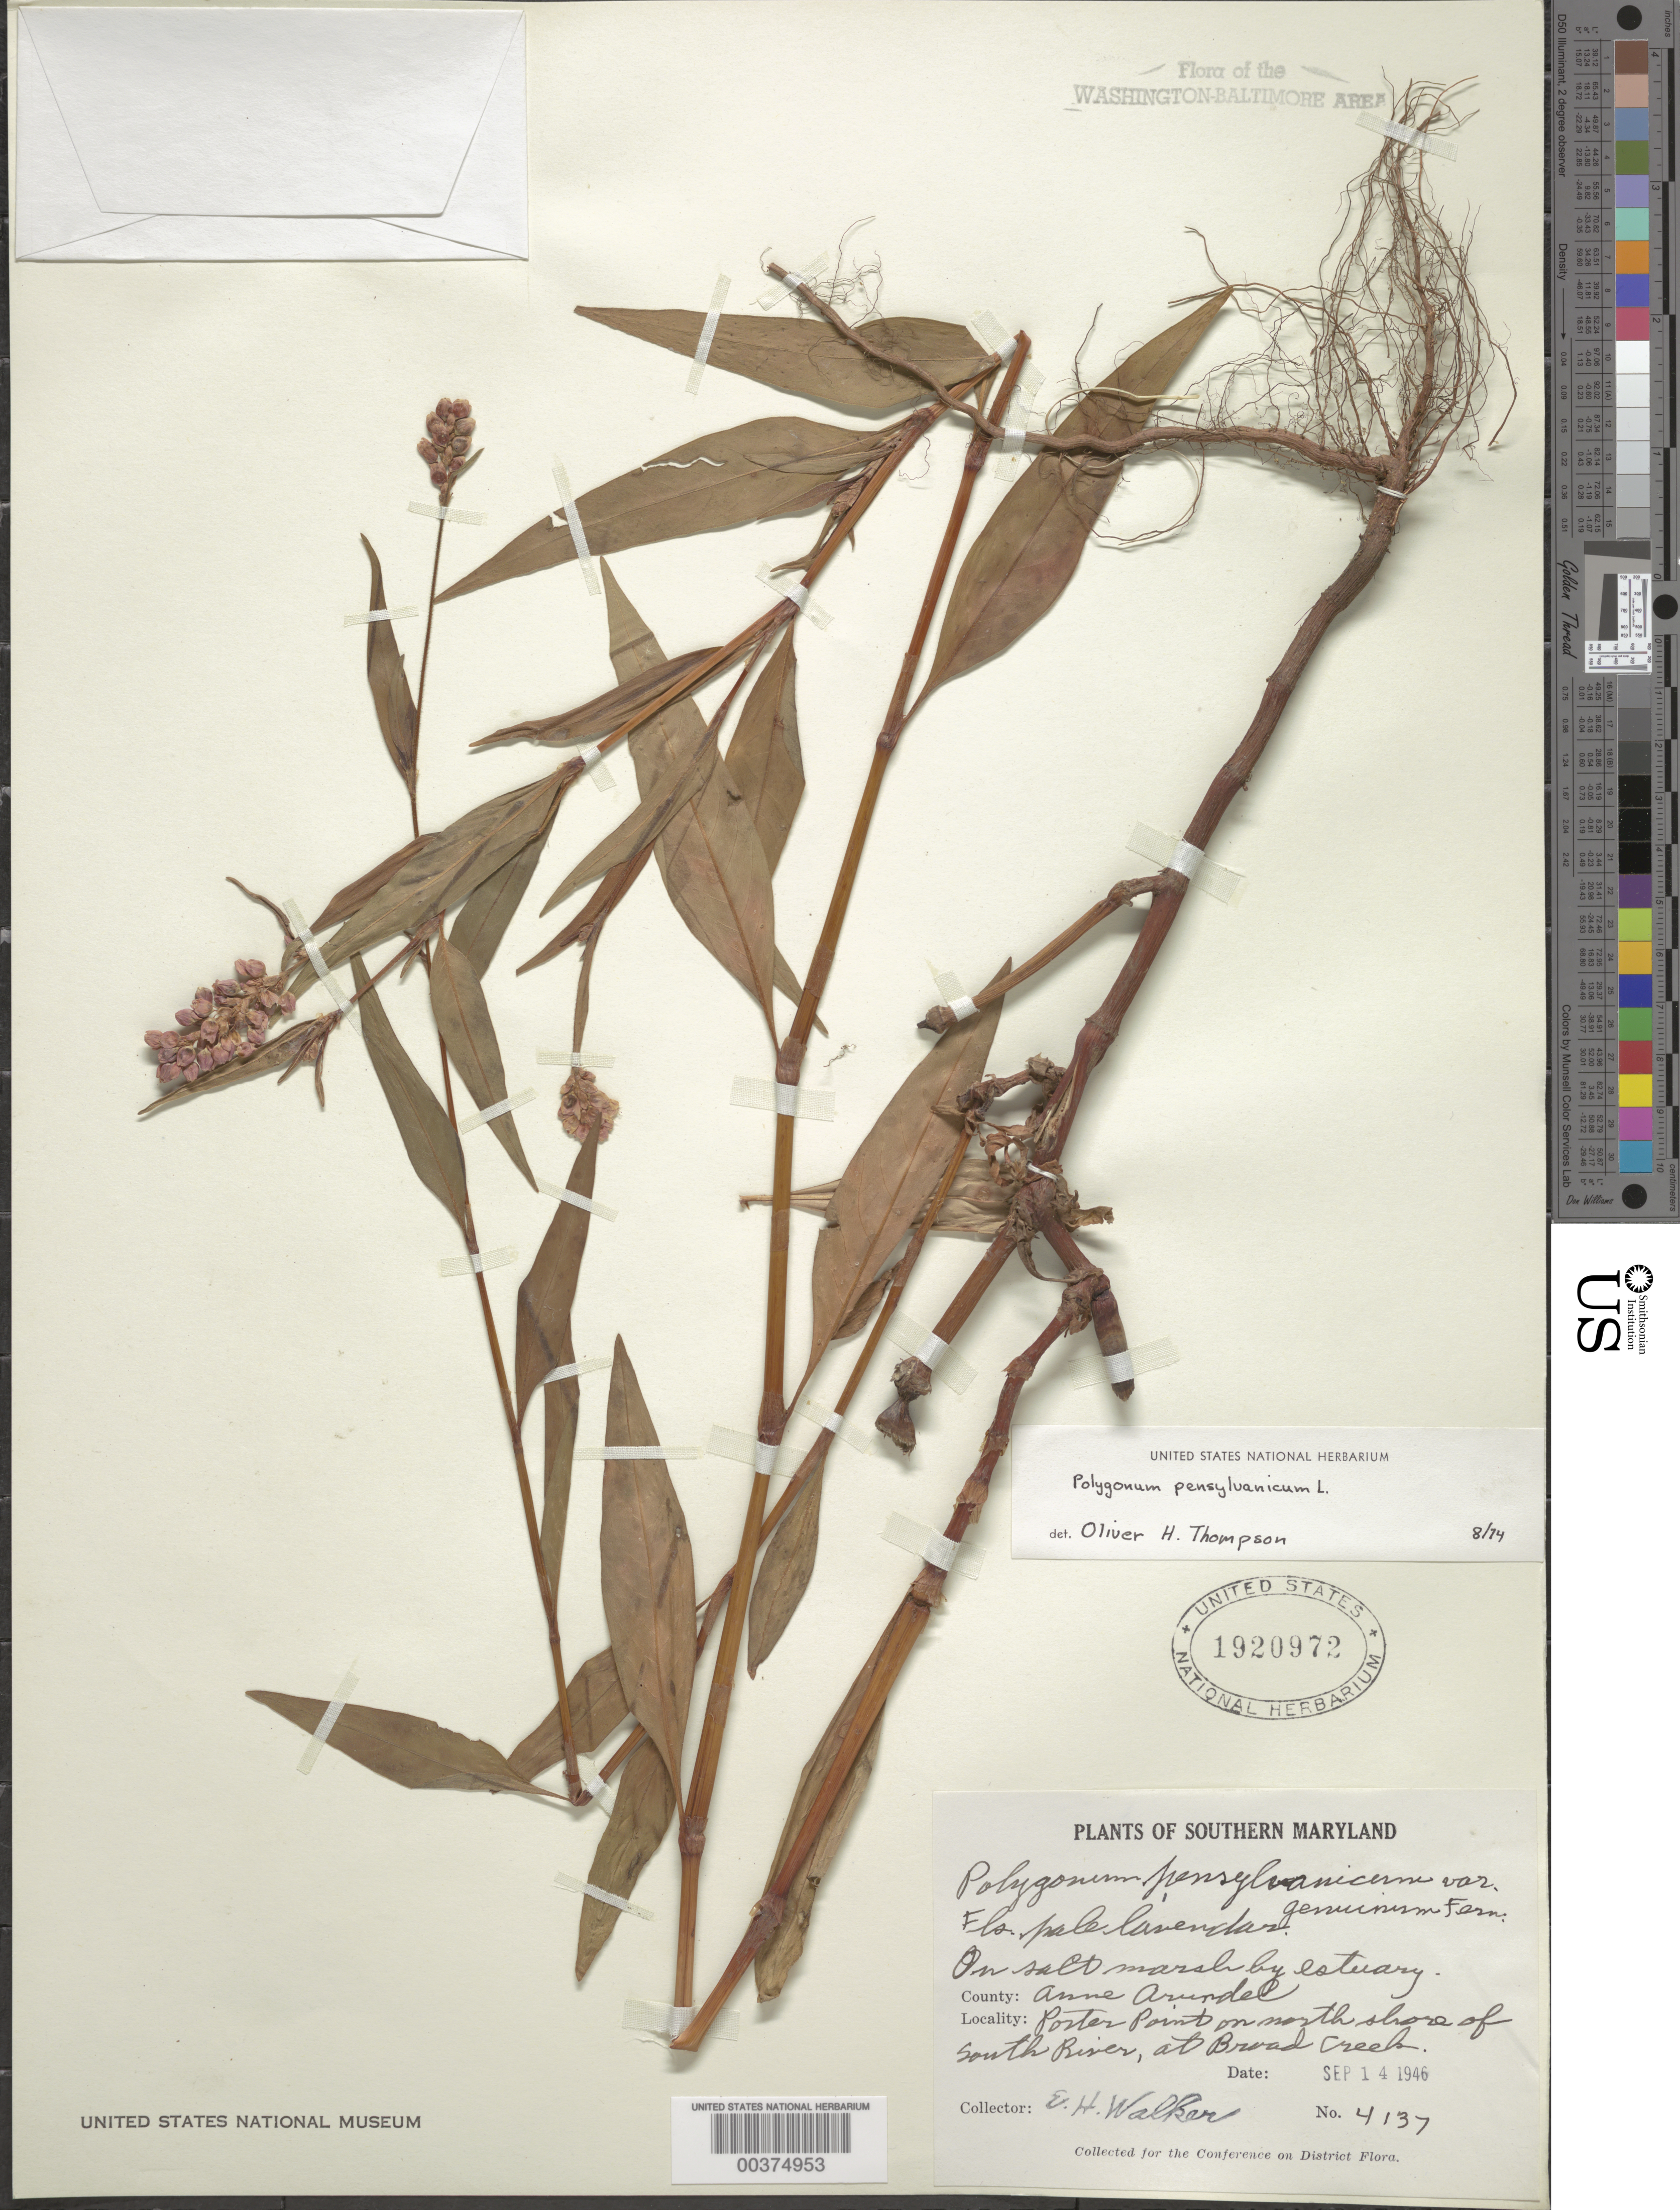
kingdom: Plantae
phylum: Tracheophyta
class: Magnoliopsida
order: Caryophyllales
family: Polygonaceae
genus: Persicaria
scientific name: Persicaria pensylvanica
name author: (L.) M. Gómez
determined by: Atha, D. E.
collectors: E. H. Walker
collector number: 4137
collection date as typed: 14 Sep 1946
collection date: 1946-09-14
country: United States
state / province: Maryland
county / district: Anne Arundel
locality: Porter Point, south River at Broad Creek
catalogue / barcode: US 1920972